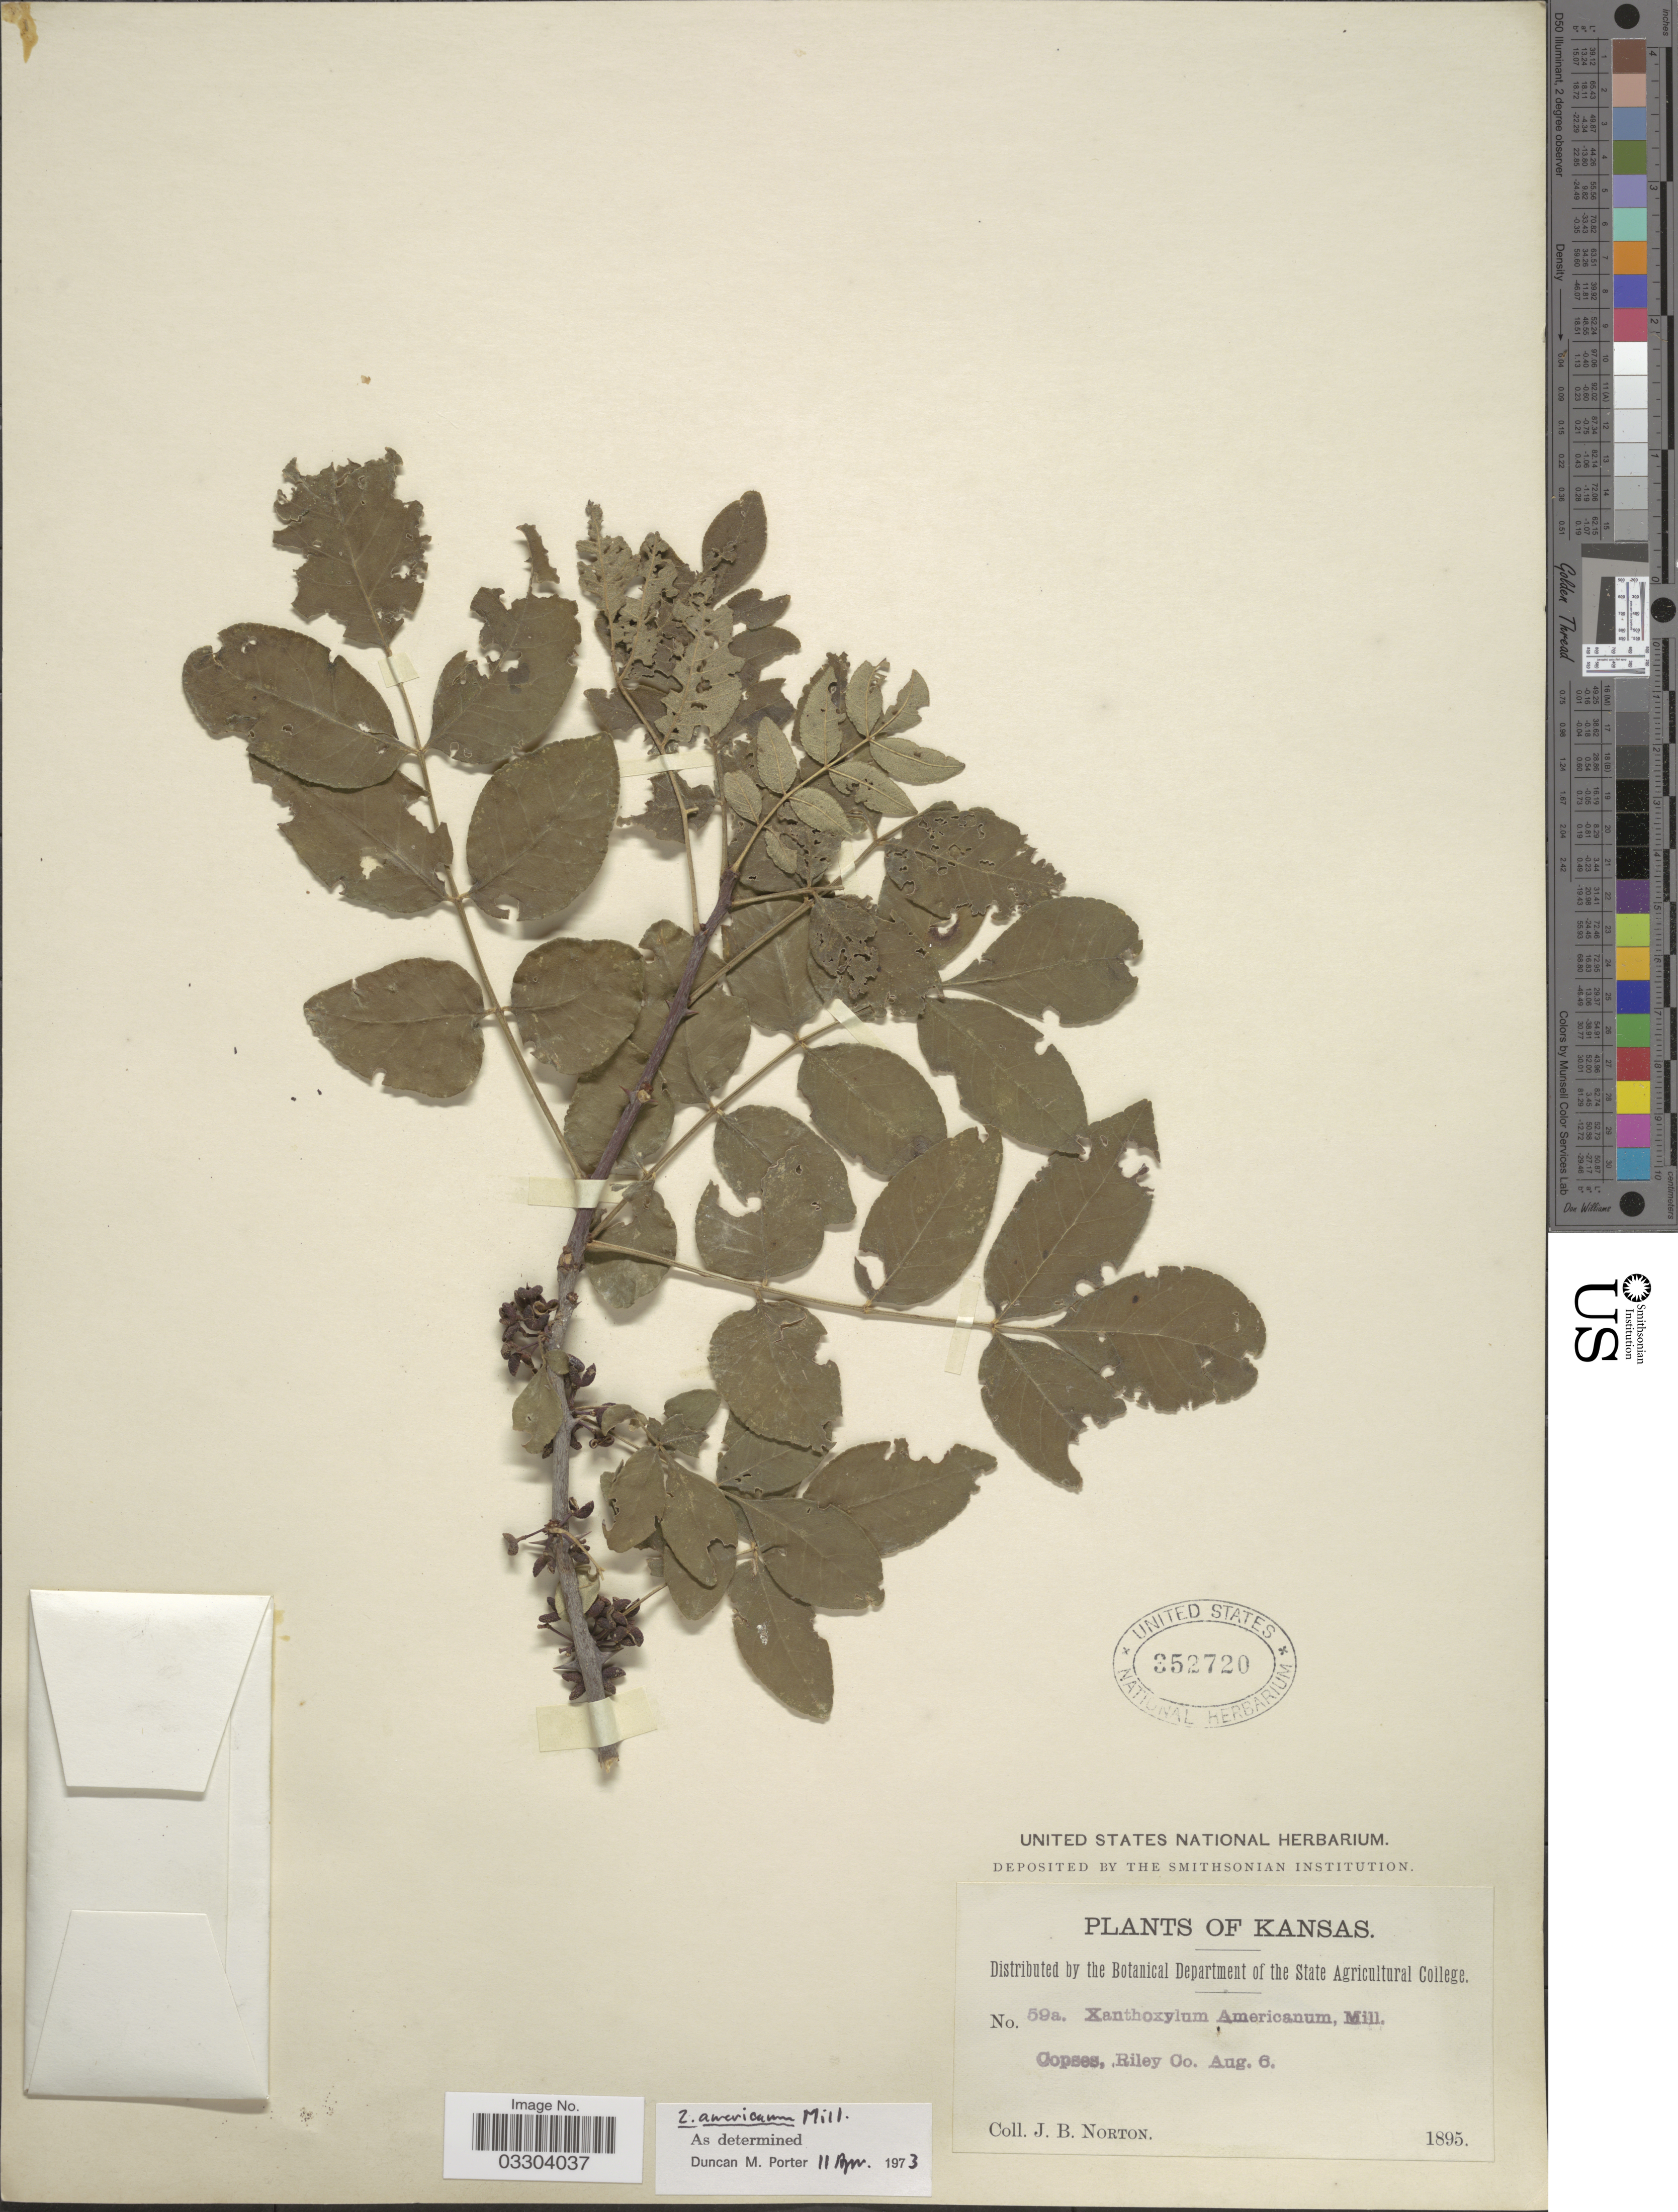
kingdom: Plantae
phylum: Tracheophyta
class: Magnoliopsida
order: Sapindales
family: Rutaceae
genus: Zanthoxylum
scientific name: Zanthoxylum americanum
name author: Mill.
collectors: J. B. Norton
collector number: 59a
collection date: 1895-08-06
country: United States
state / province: Kansas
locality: Copses, Riley Co.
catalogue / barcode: US 352720